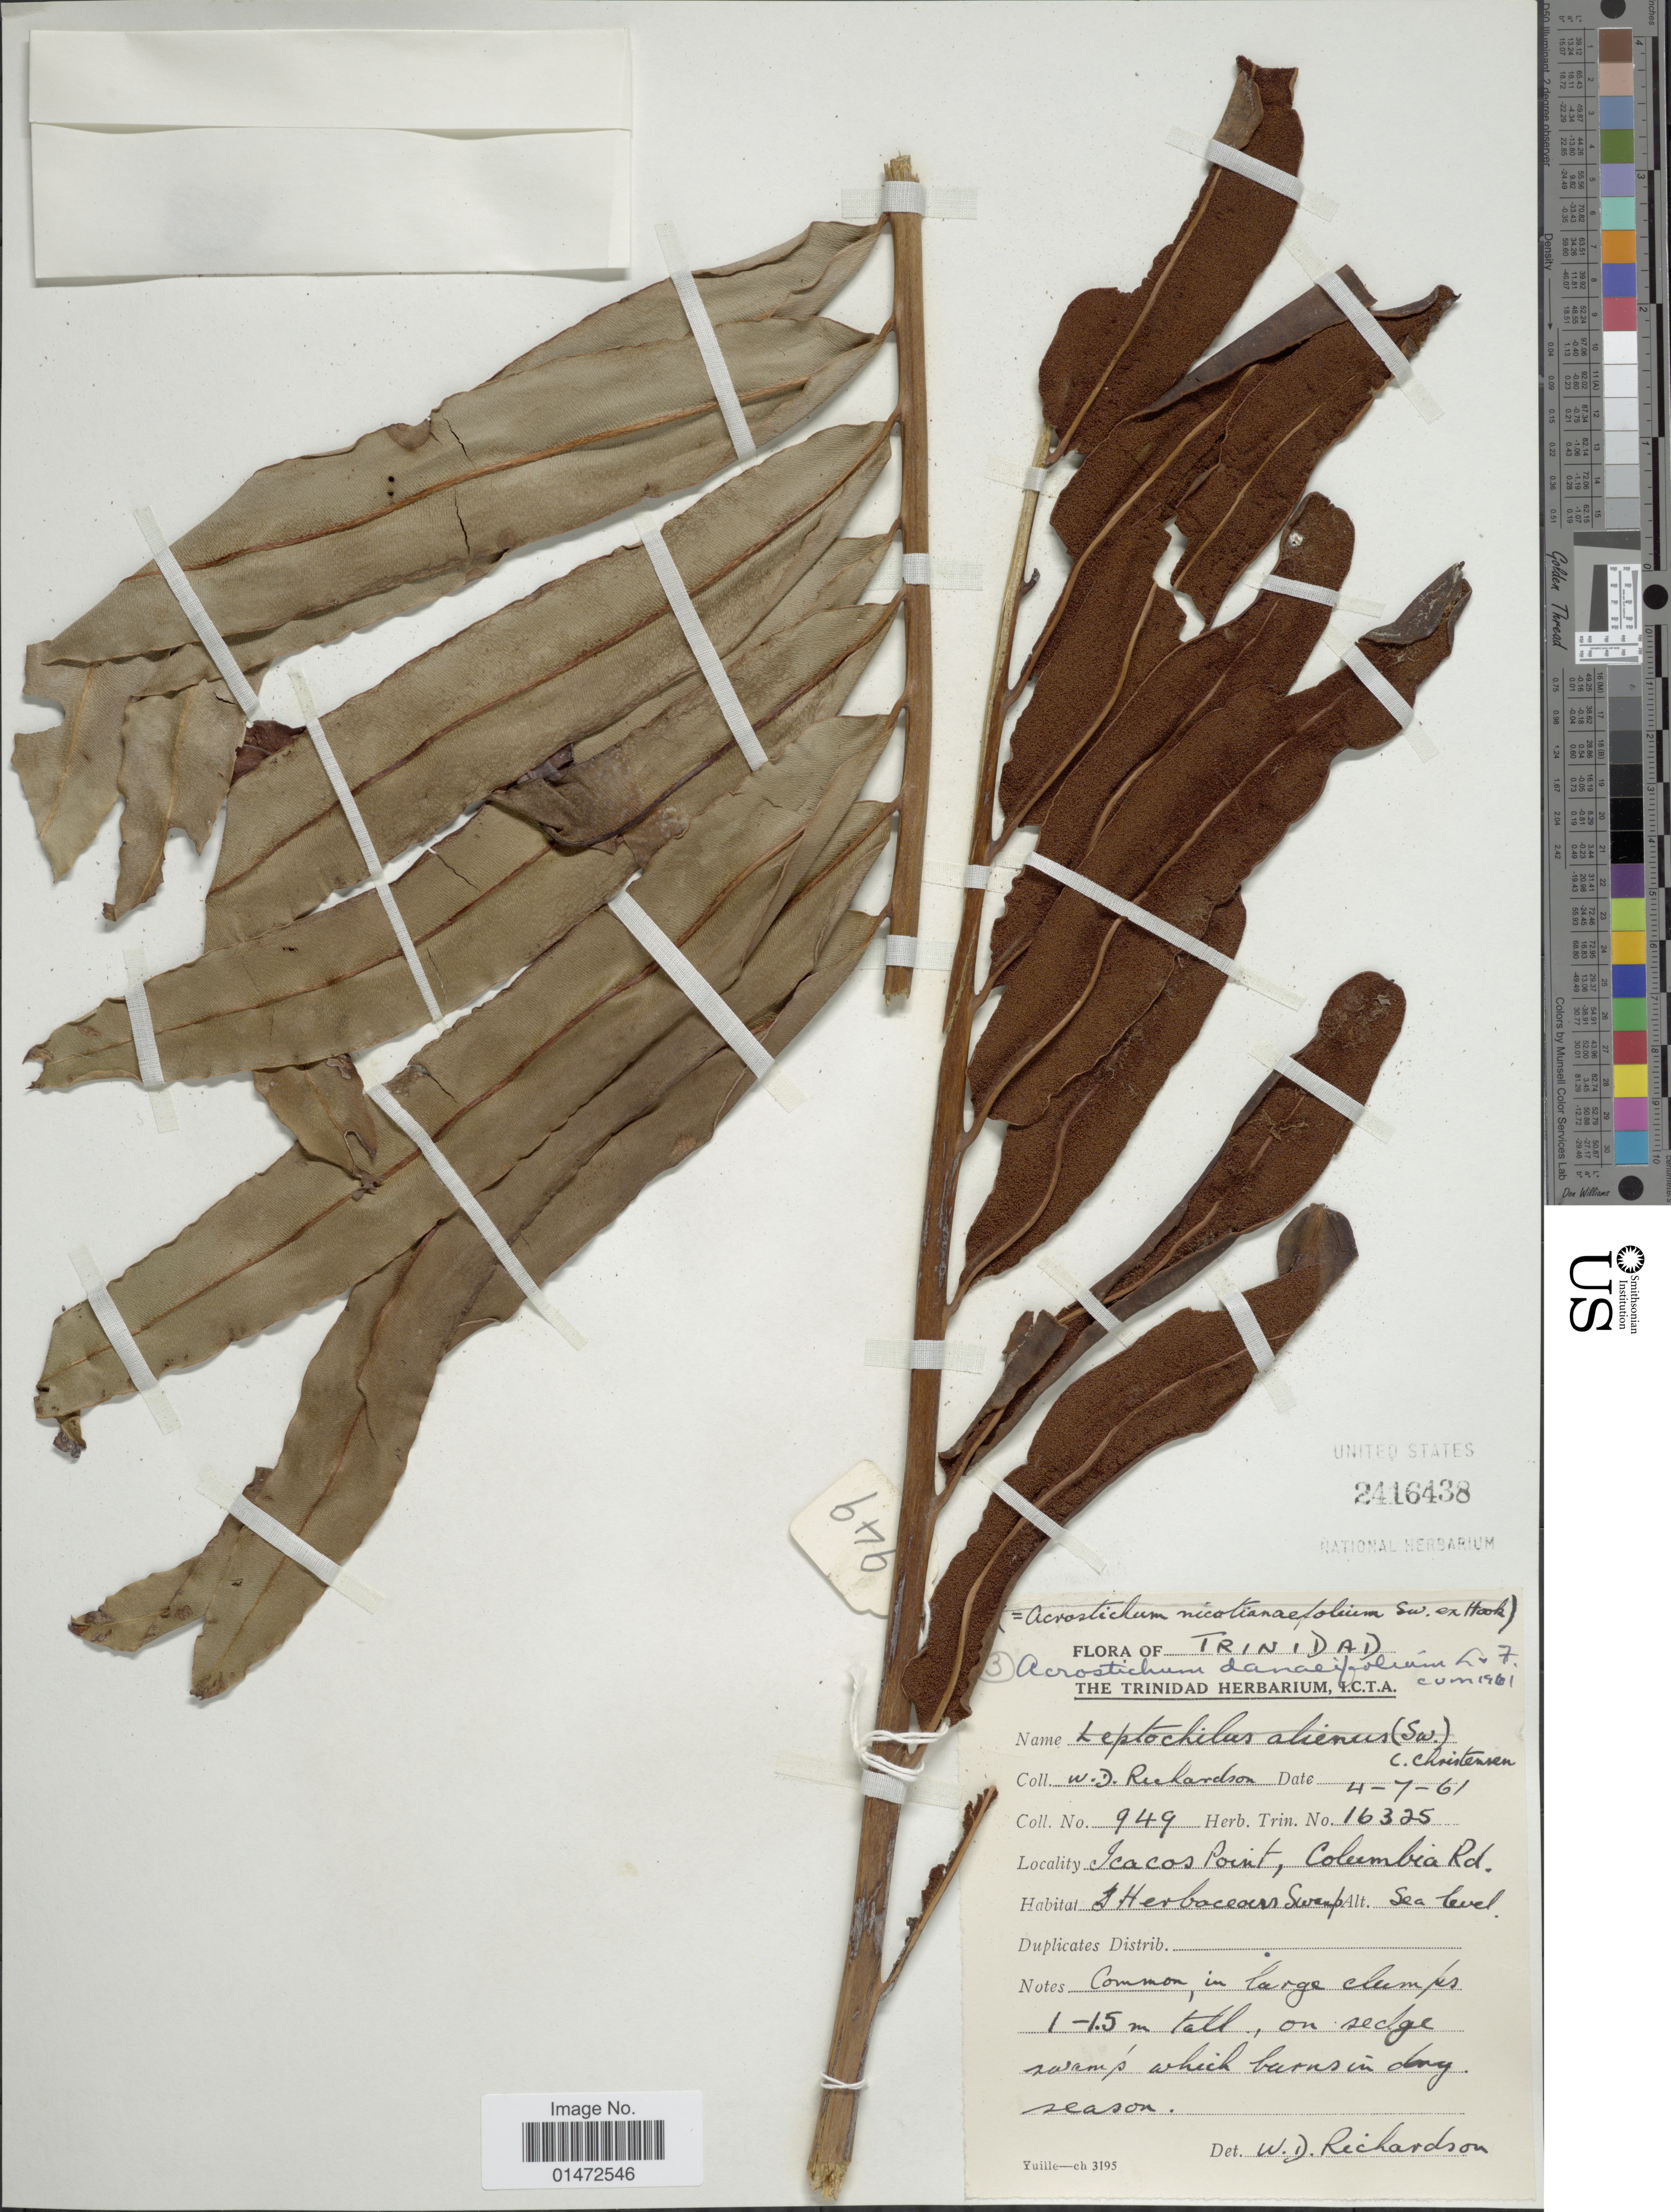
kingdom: Plantae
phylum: Tracheophyta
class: Polypodiopsida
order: Polypodiales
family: Pteridaceae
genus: Acrostichum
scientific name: Acrostichum danaeifolium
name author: Langsd. & Fisch.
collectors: W. D. Richardson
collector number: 949/16325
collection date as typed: Transcribed d/m/y: 4/7/61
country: Trinidad and Tobago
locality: Trinidad. Icacos Point, Columbia Rd.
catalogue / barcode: US 2416438